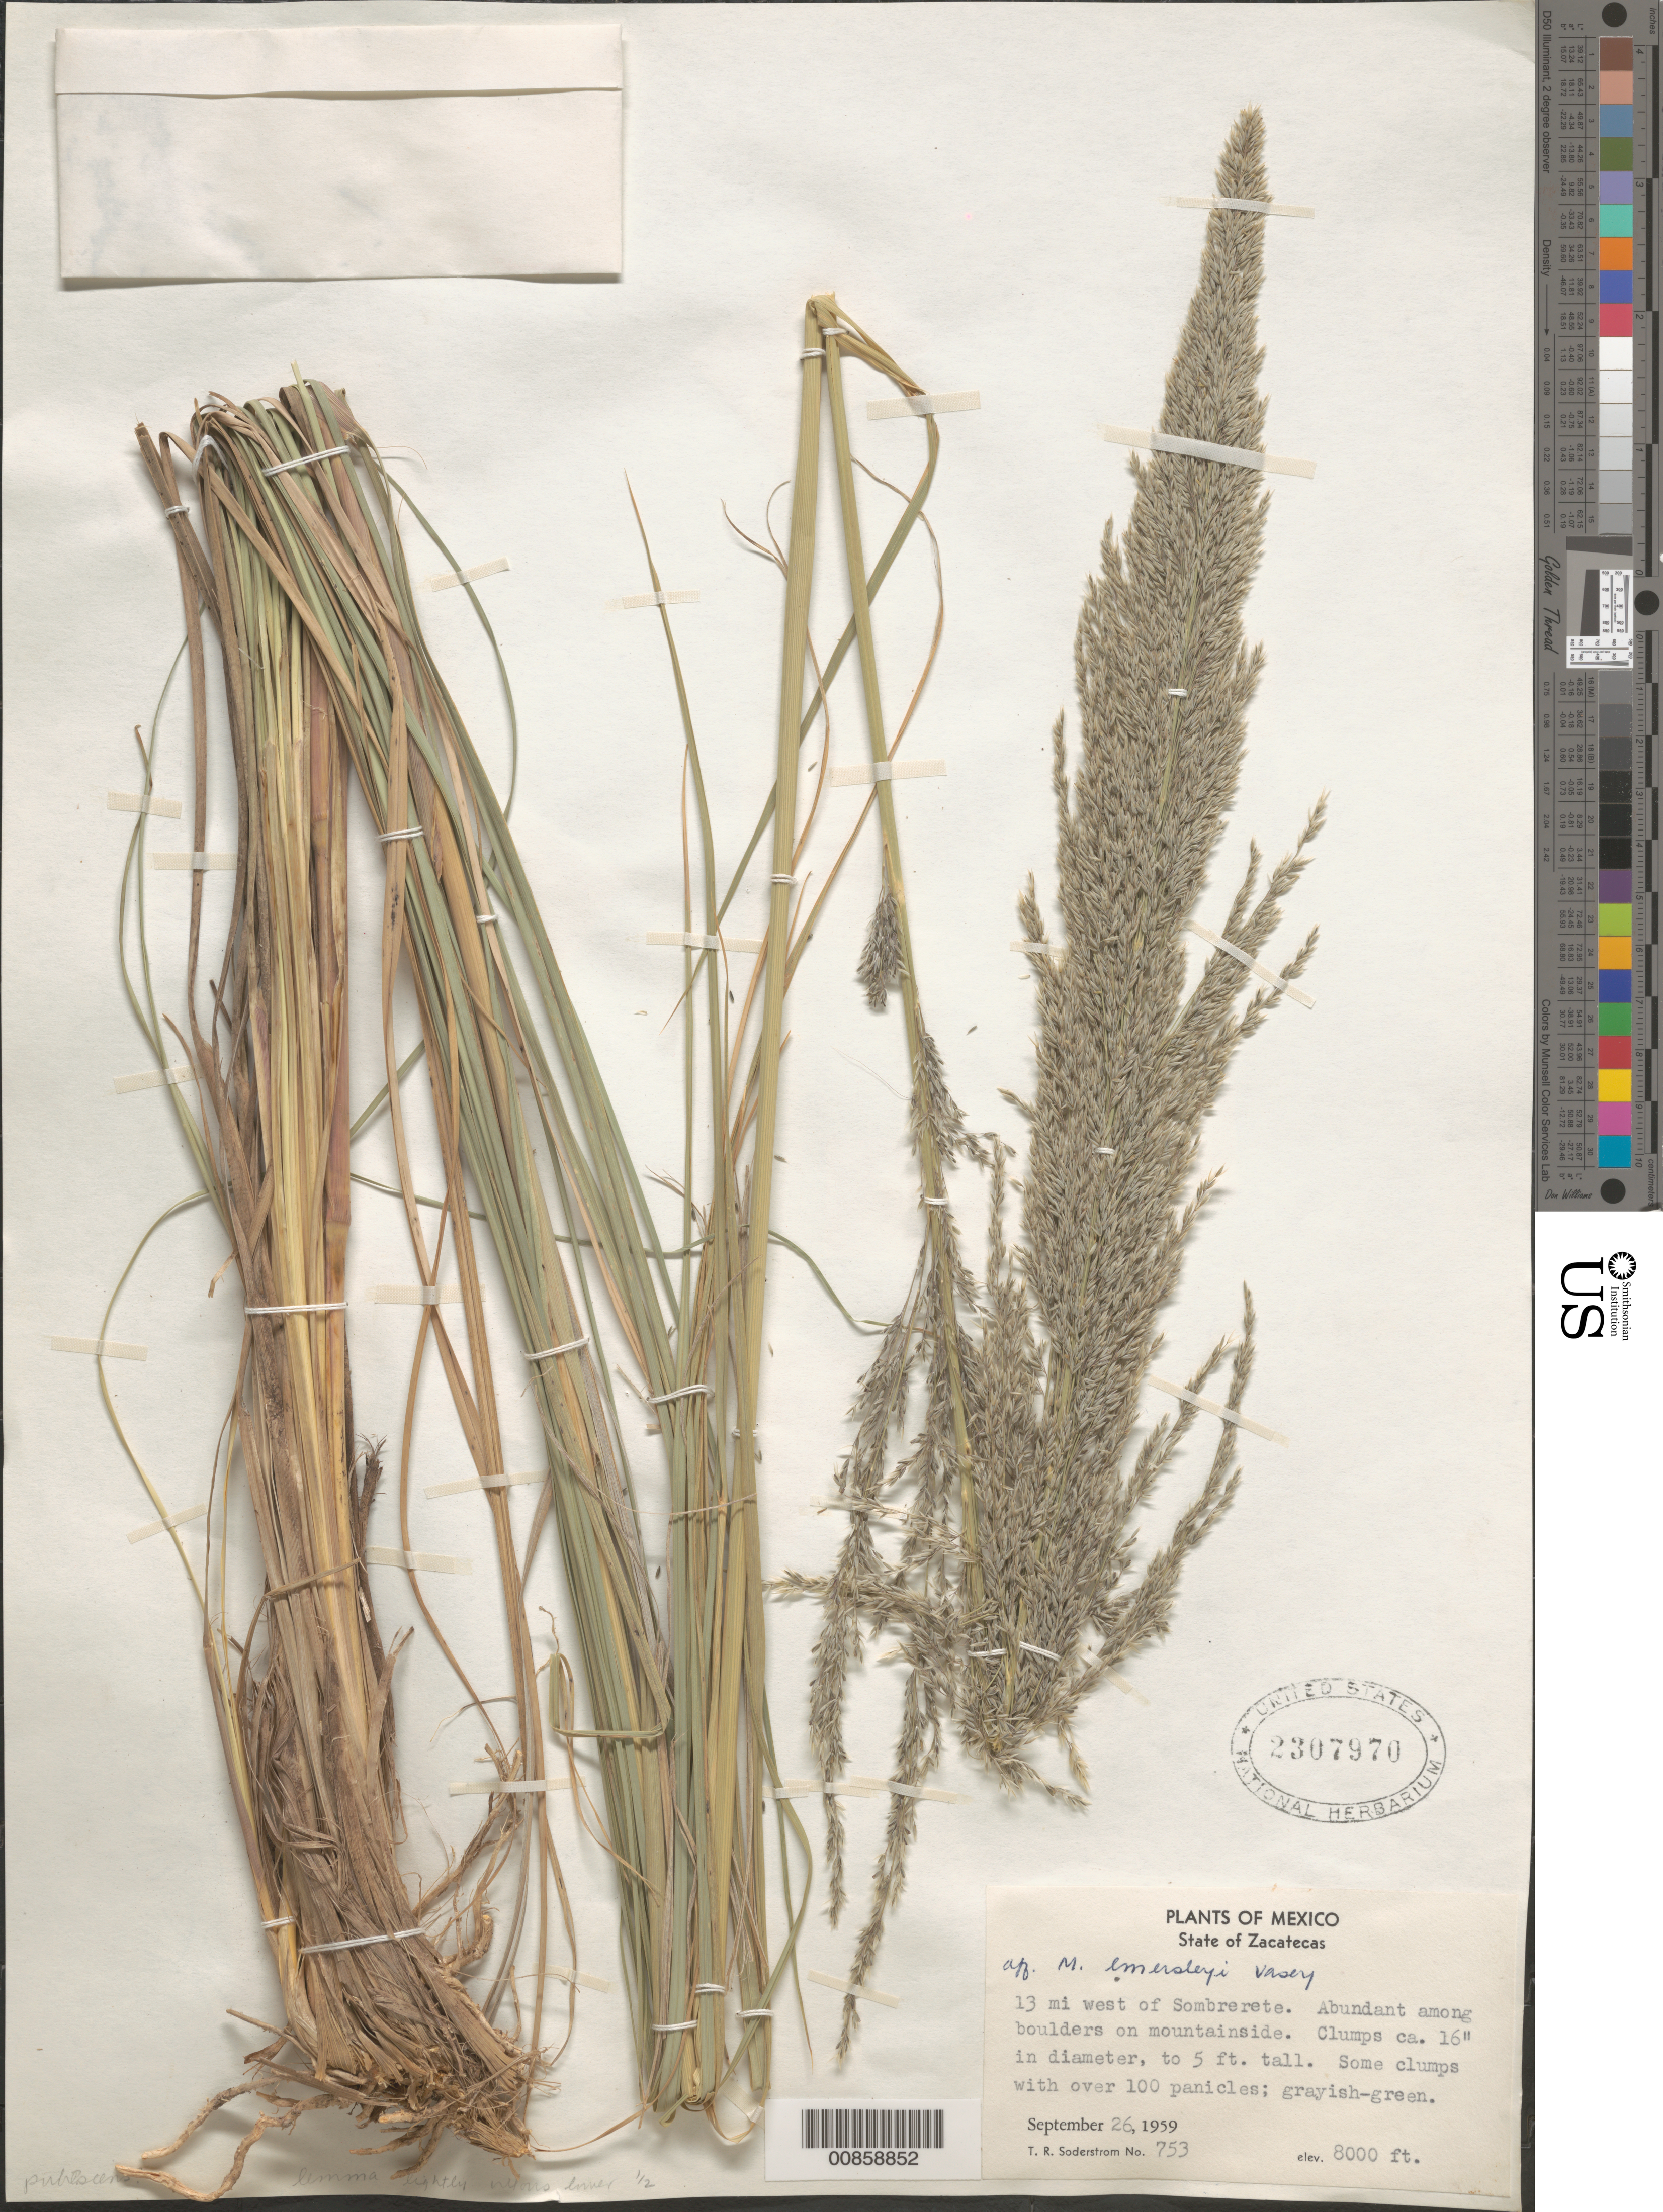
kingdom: Plantae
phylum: Tracheophyta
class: Liliopsida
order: Poales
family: Poaceae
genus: Muhlenbergia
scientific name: Muhlenbergia emersleyi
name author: Vasey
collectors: T. R. Soderstrom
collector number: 753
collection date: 1959-09-26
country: Mexico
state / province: Zacatecas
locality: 13 mi west of Sombrerete. Abundant among boulders on mountainside.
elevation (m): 2438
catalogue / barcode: US 2307970